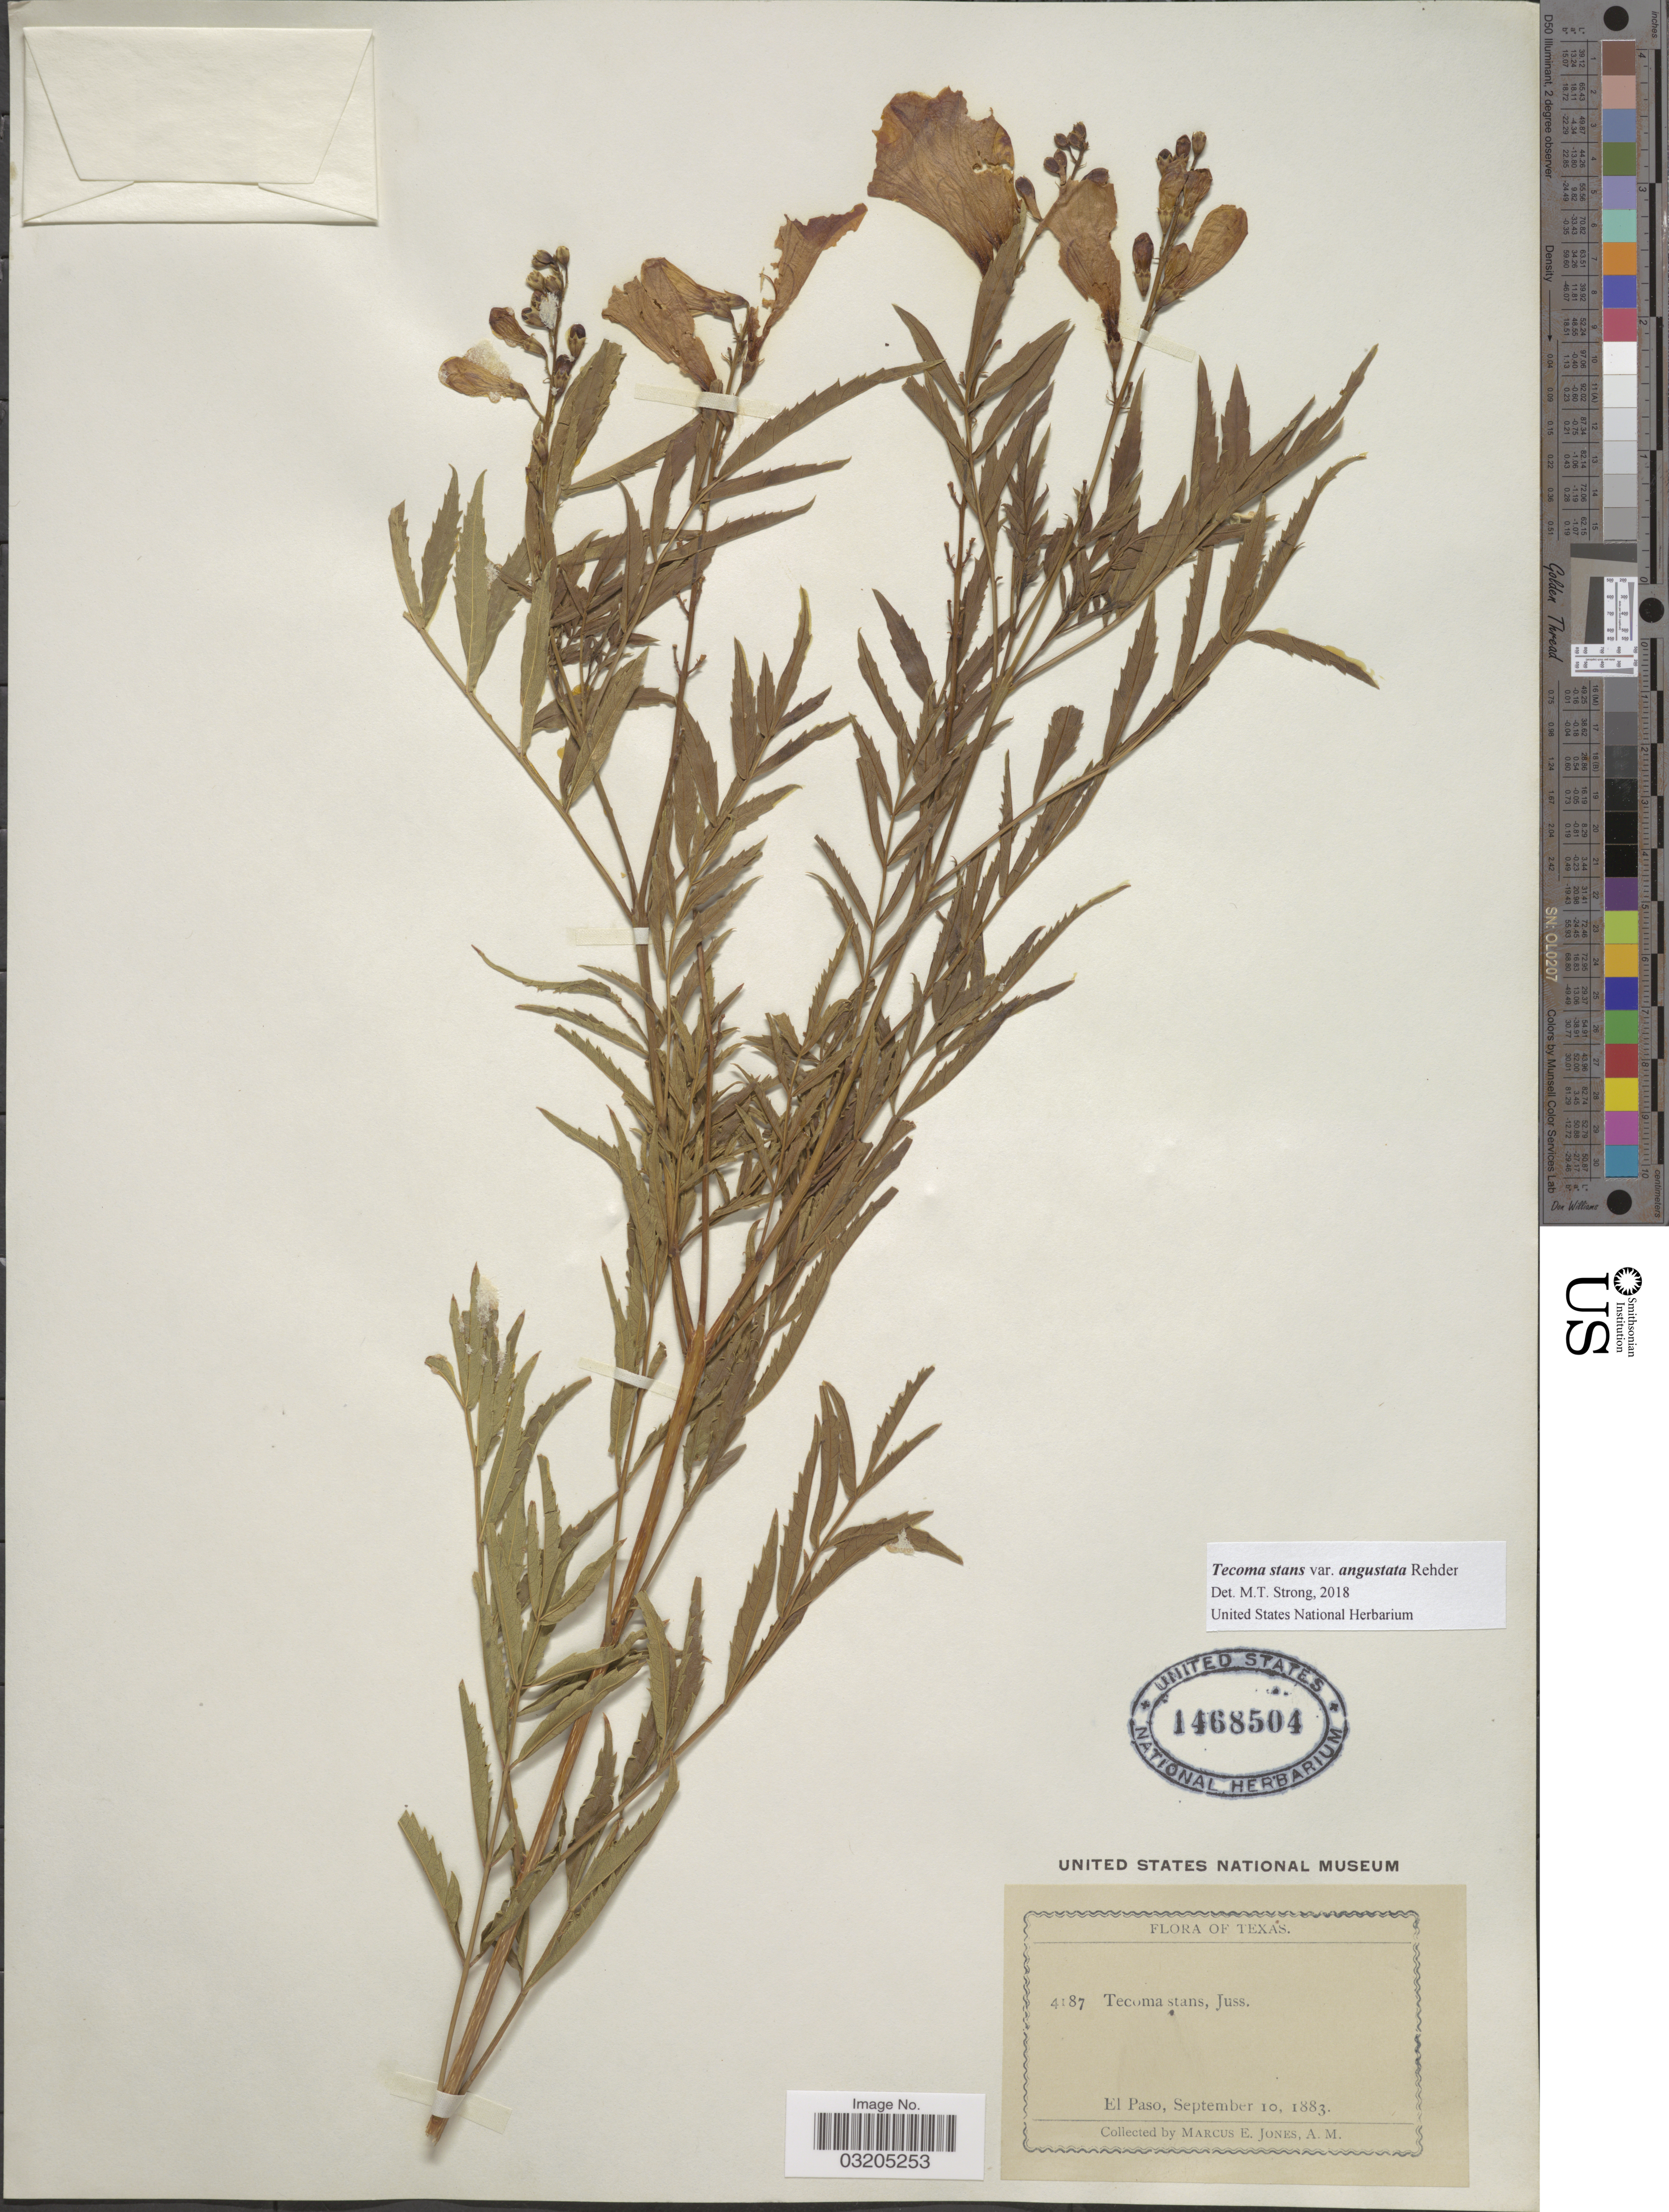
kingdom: Plantae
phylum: Tracheophyta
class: Magnoliopsida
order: Lamiales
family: Bignoniaceae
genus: Tecoma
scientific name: Tecoma stans var. angustata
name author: Rehder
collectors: M. E. Jones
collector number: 4187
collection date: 1883-09-10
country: United States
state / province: Texas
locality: El Paso.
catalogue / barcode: US 1468504